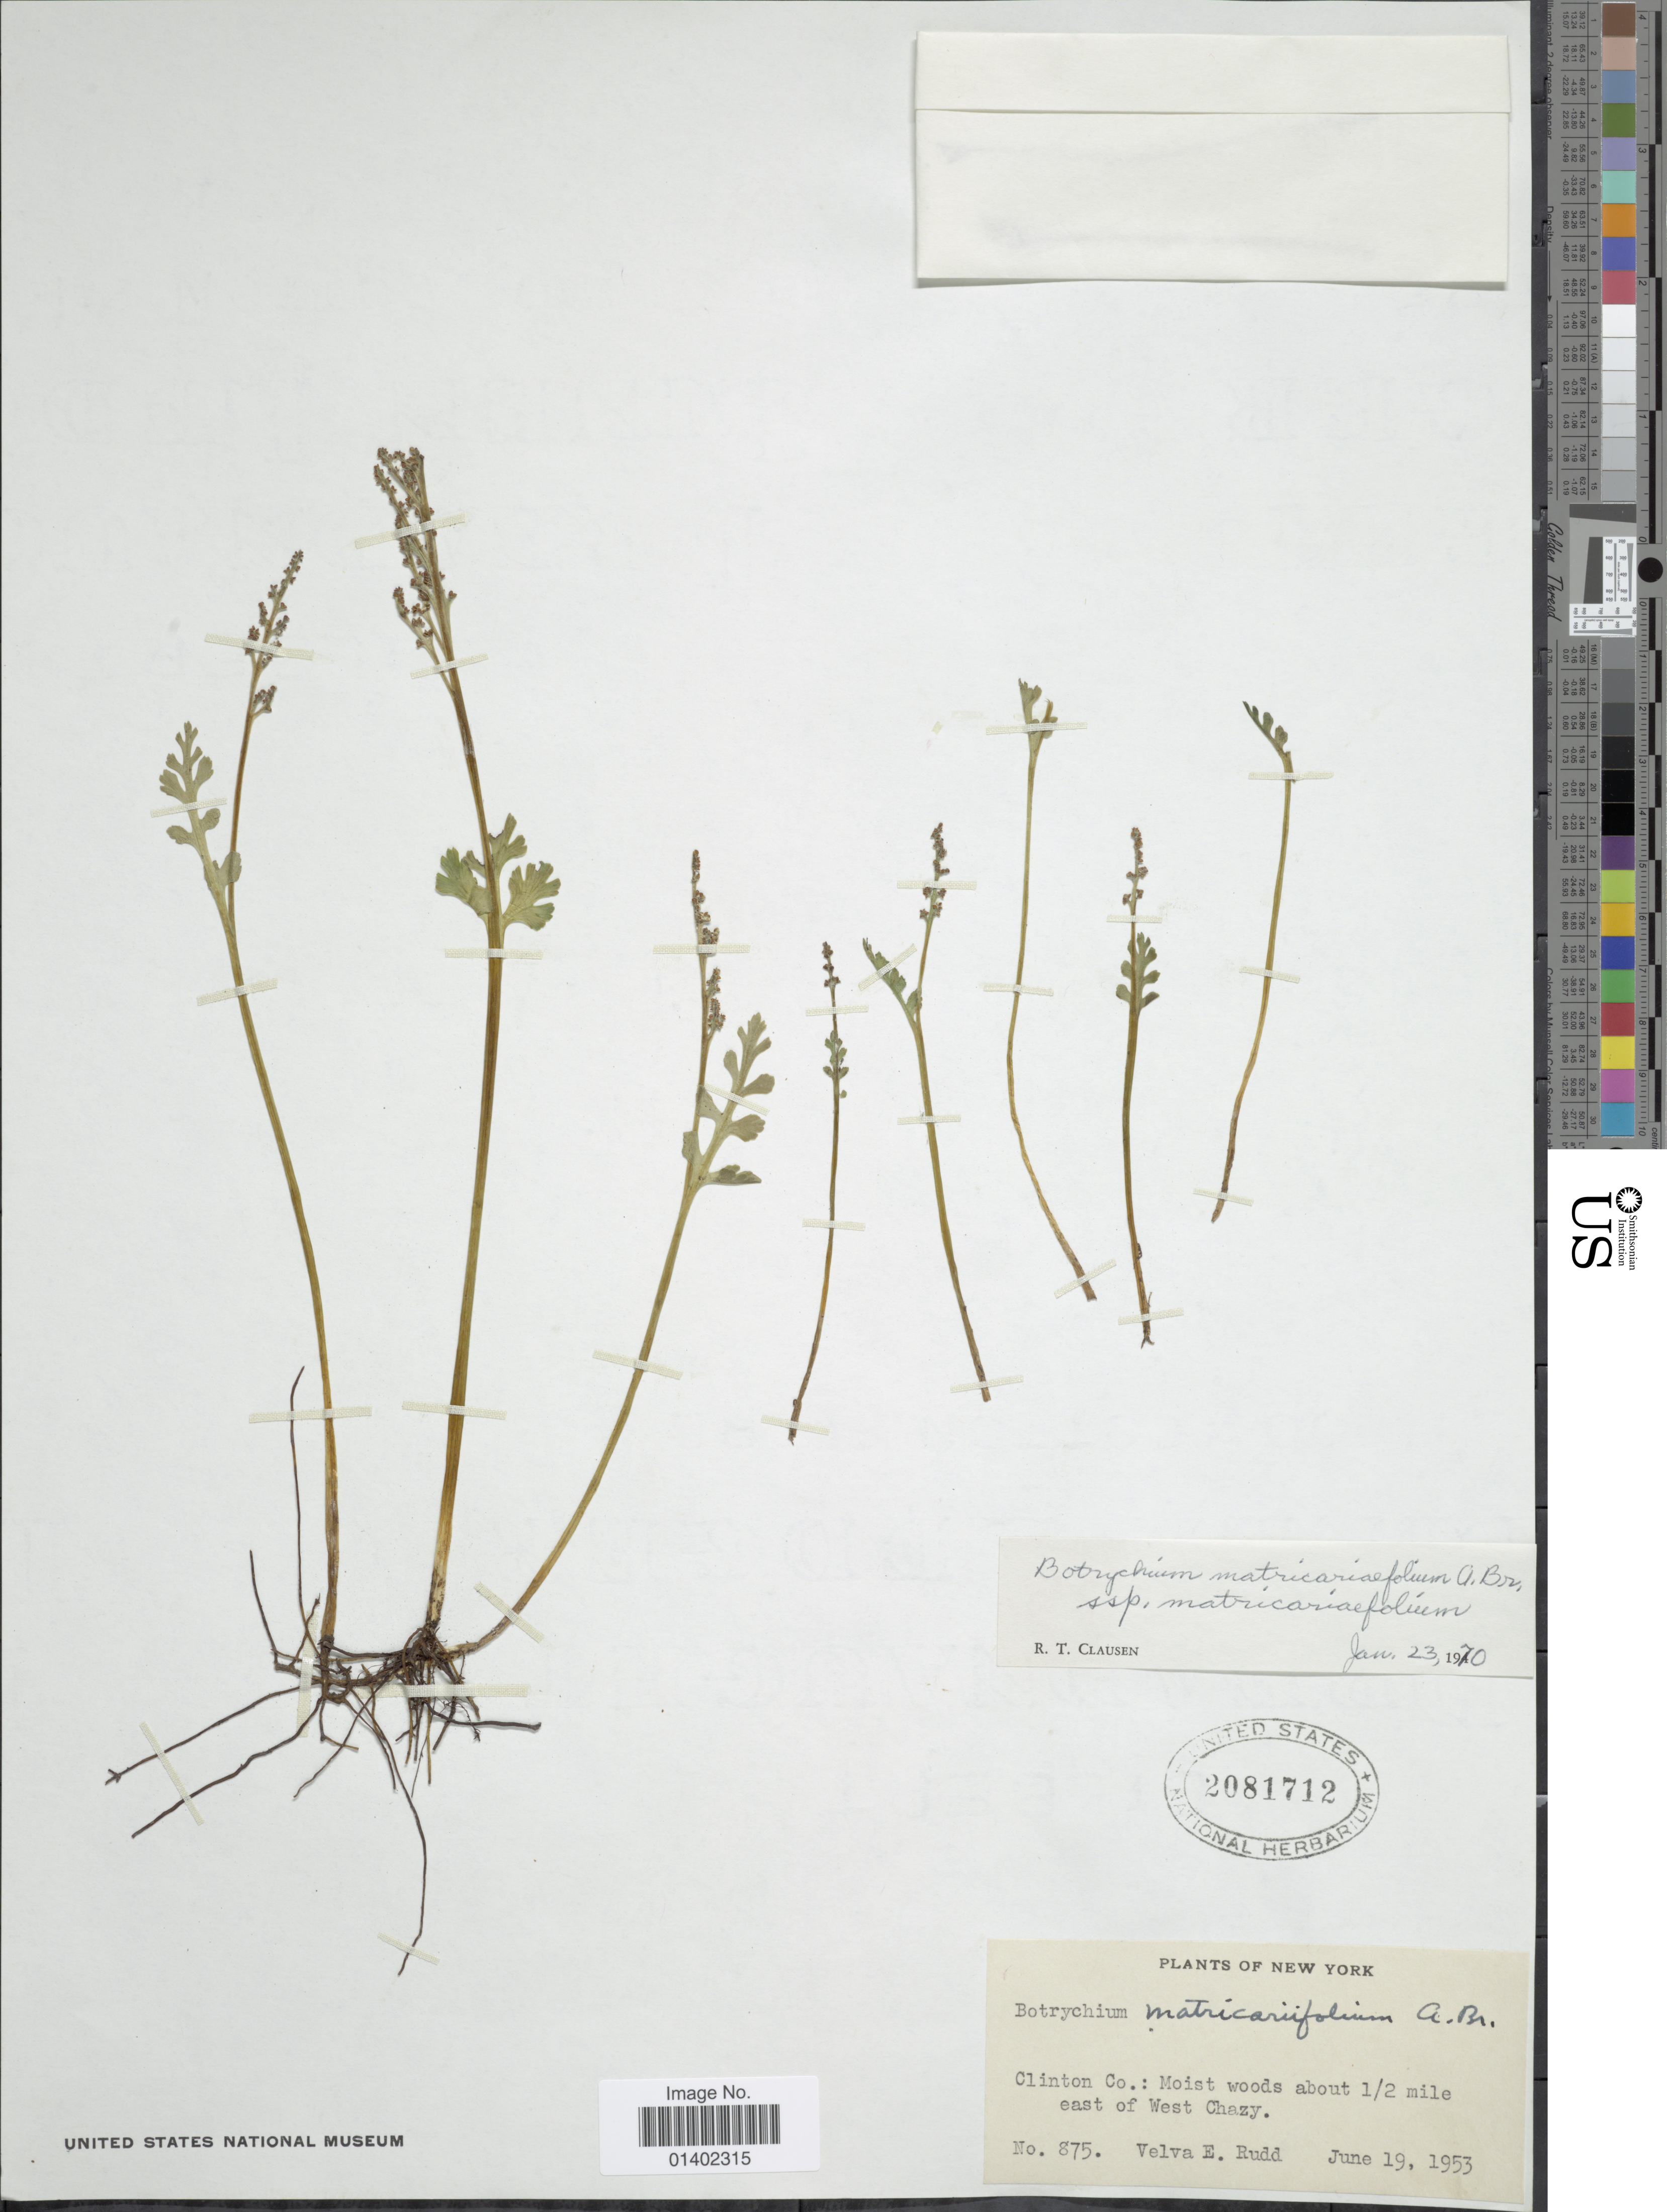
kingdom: Plantae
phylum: Tracheophyta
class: Polypodiopsida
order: Ophioglossales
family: Ophioglossaceae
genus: Botrychium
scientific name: Botrychium matricariifolium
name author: (A. Braun ex Dowell) A. Braun ex Koch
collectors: V. E. Rudd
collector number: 875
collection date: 1953-06-19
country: United States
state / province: New York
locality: Clinton Co: Moist woods about 1/2 mile east of West Chazy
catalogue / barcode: US 2081712